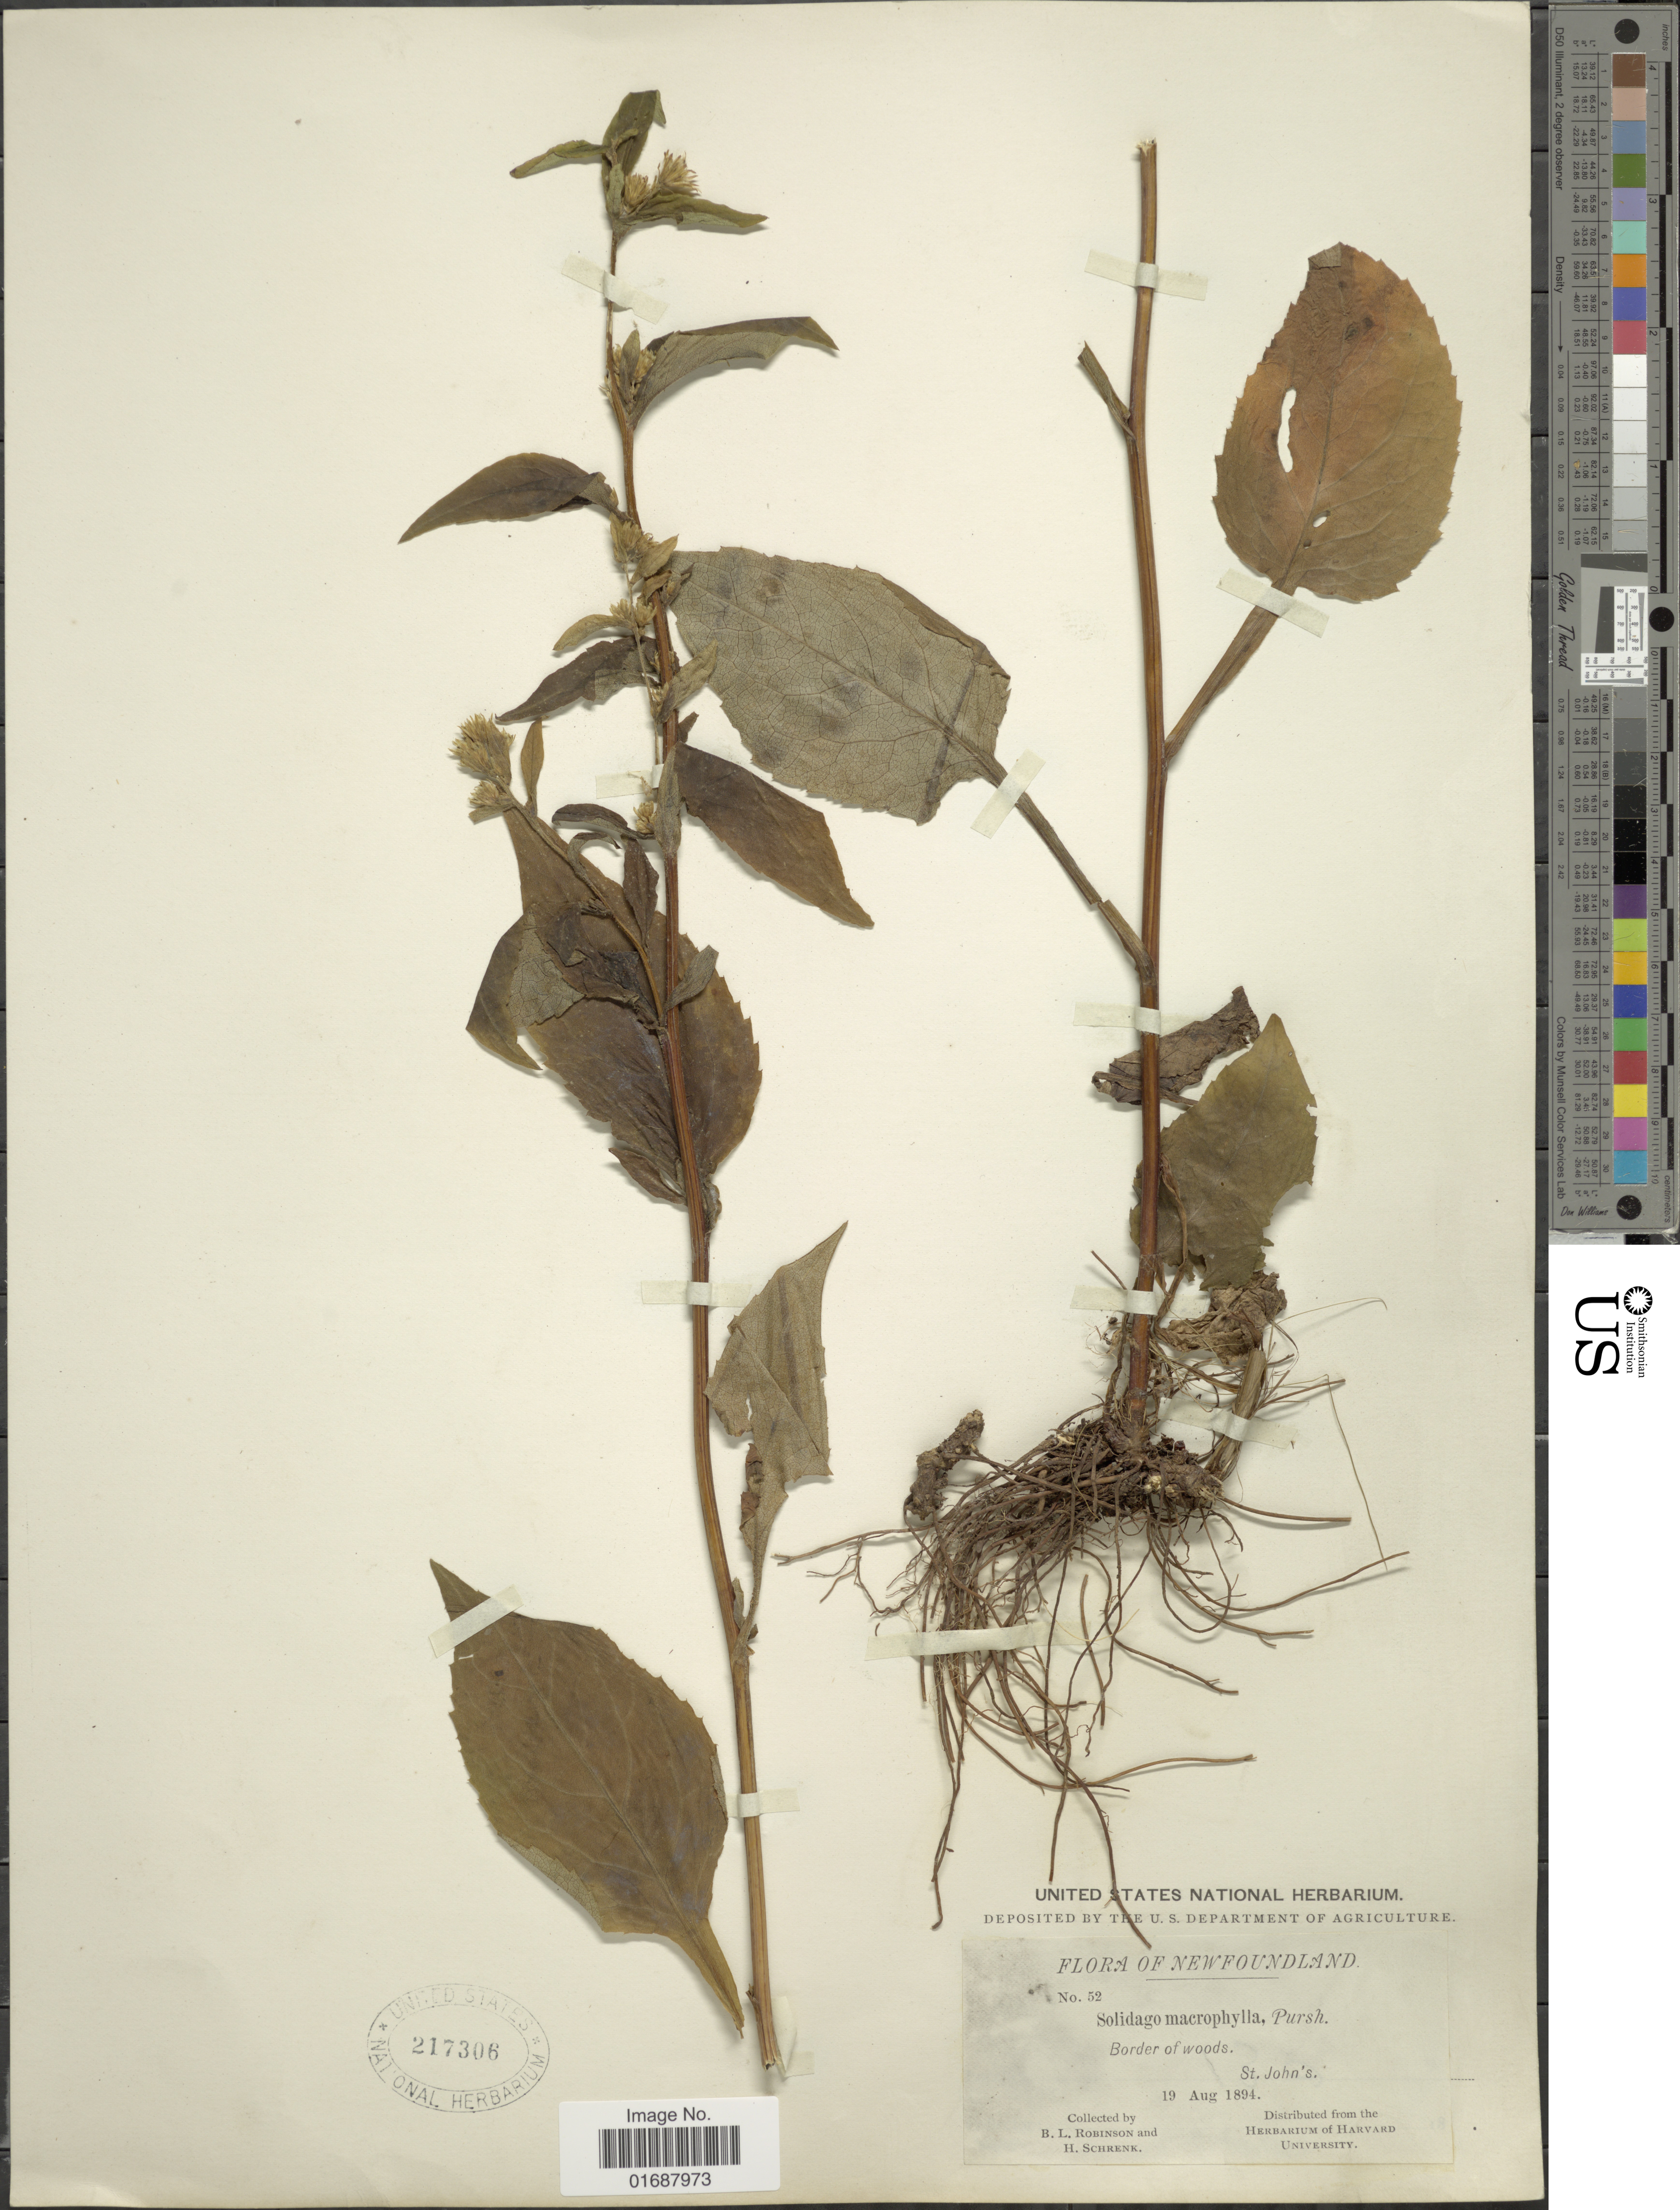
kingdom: Plantae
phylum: Tracheophyta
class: Magnoliopsida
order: Asterales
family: Asteraceae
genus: Solidago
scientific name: Solidago macrophylla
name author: Banks ex Pursh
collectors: B. L. Robinson & H. v. Schrenk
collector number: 52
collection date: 1894-08-19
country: Canada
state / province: Newfoundland and Labrador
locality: Newfoundland. Border of woods. St John's.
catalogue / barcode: US 217306